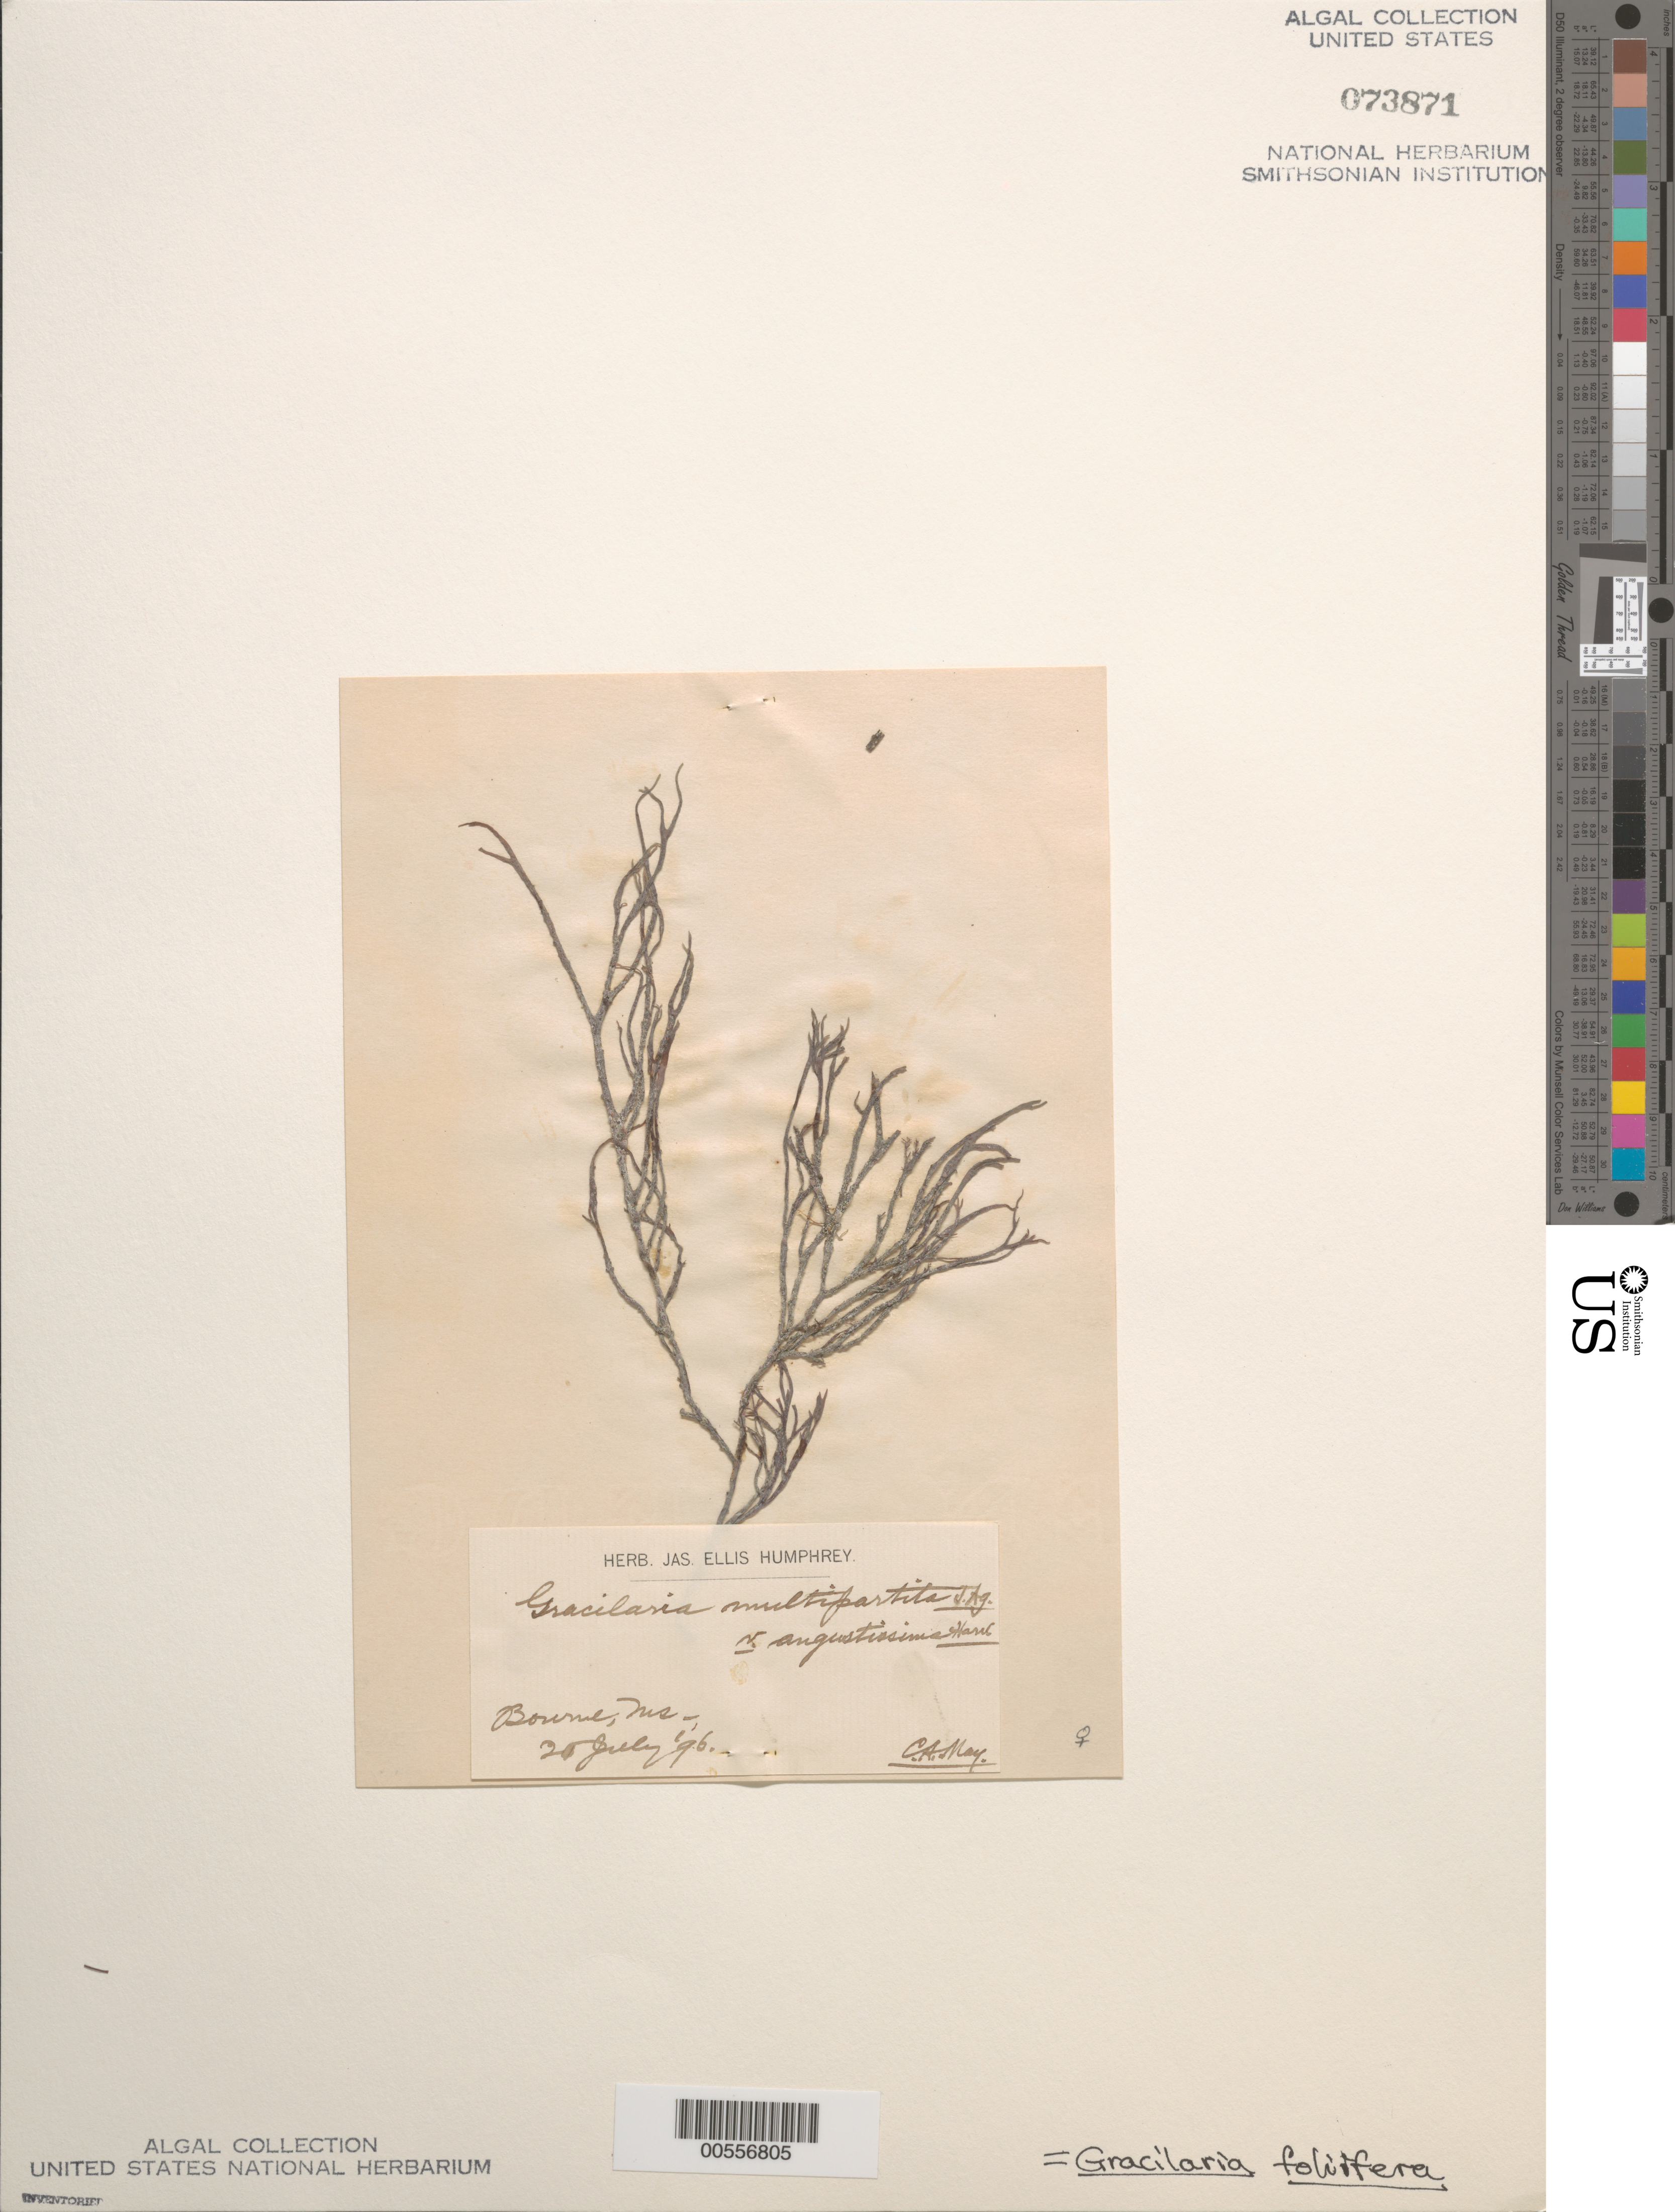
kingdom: Plantae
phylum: Rhodophyta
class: Florideophyceae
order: Gracilariales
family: Gracilariaceae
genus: Gracilaria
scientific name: Gracilaria foliifera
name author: (Forssk.) Børgesen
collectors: C. May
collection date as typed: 20 Jul 1896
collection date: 1896-07-20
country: United States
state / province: Massachusetts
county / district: Barnstable County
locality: Bourne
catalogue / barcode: US 73871